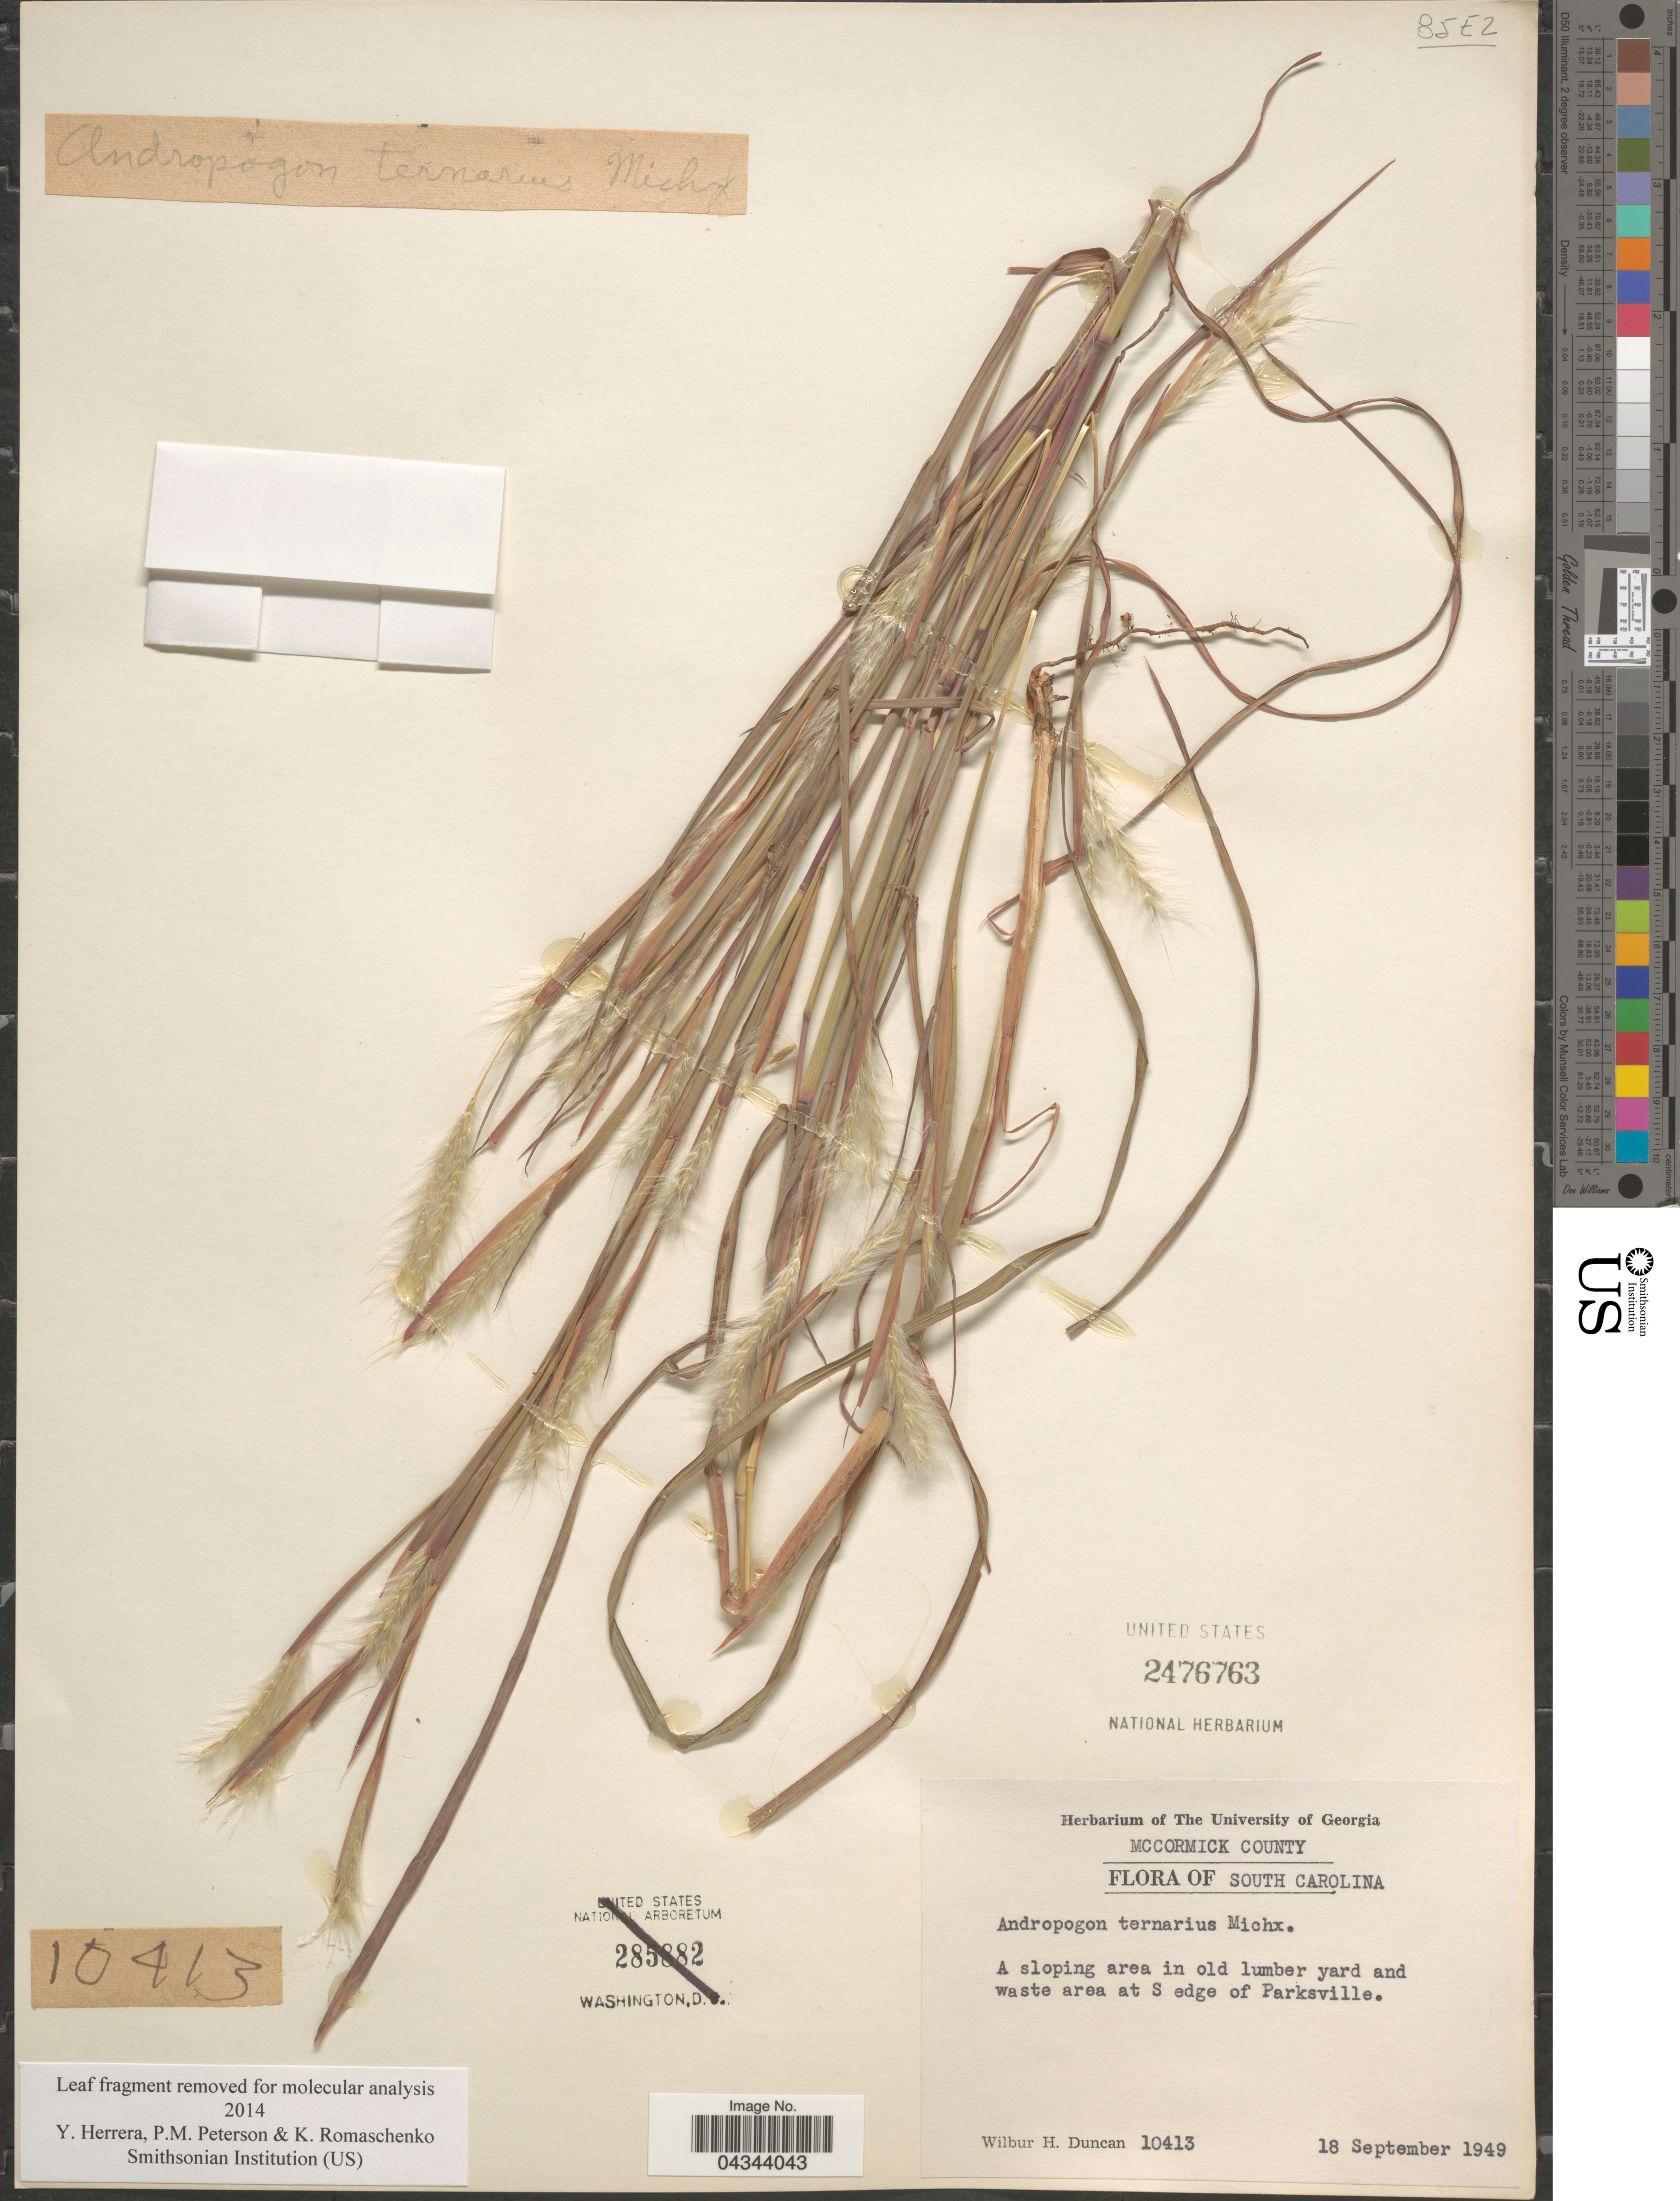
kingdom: Plantae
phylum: Tracheophyta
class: Liliopsida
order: Poales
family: Poaceae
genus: Andropogon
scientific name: Andropogon ternarius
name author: Michx.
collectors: W. H. Duncan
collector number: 10413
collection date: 1949-09-18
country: United States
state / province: South Carolina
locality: McCormick County. A sloping area in old lumber yard and waste area at S edge of Parksville.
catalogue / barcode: US 2476763